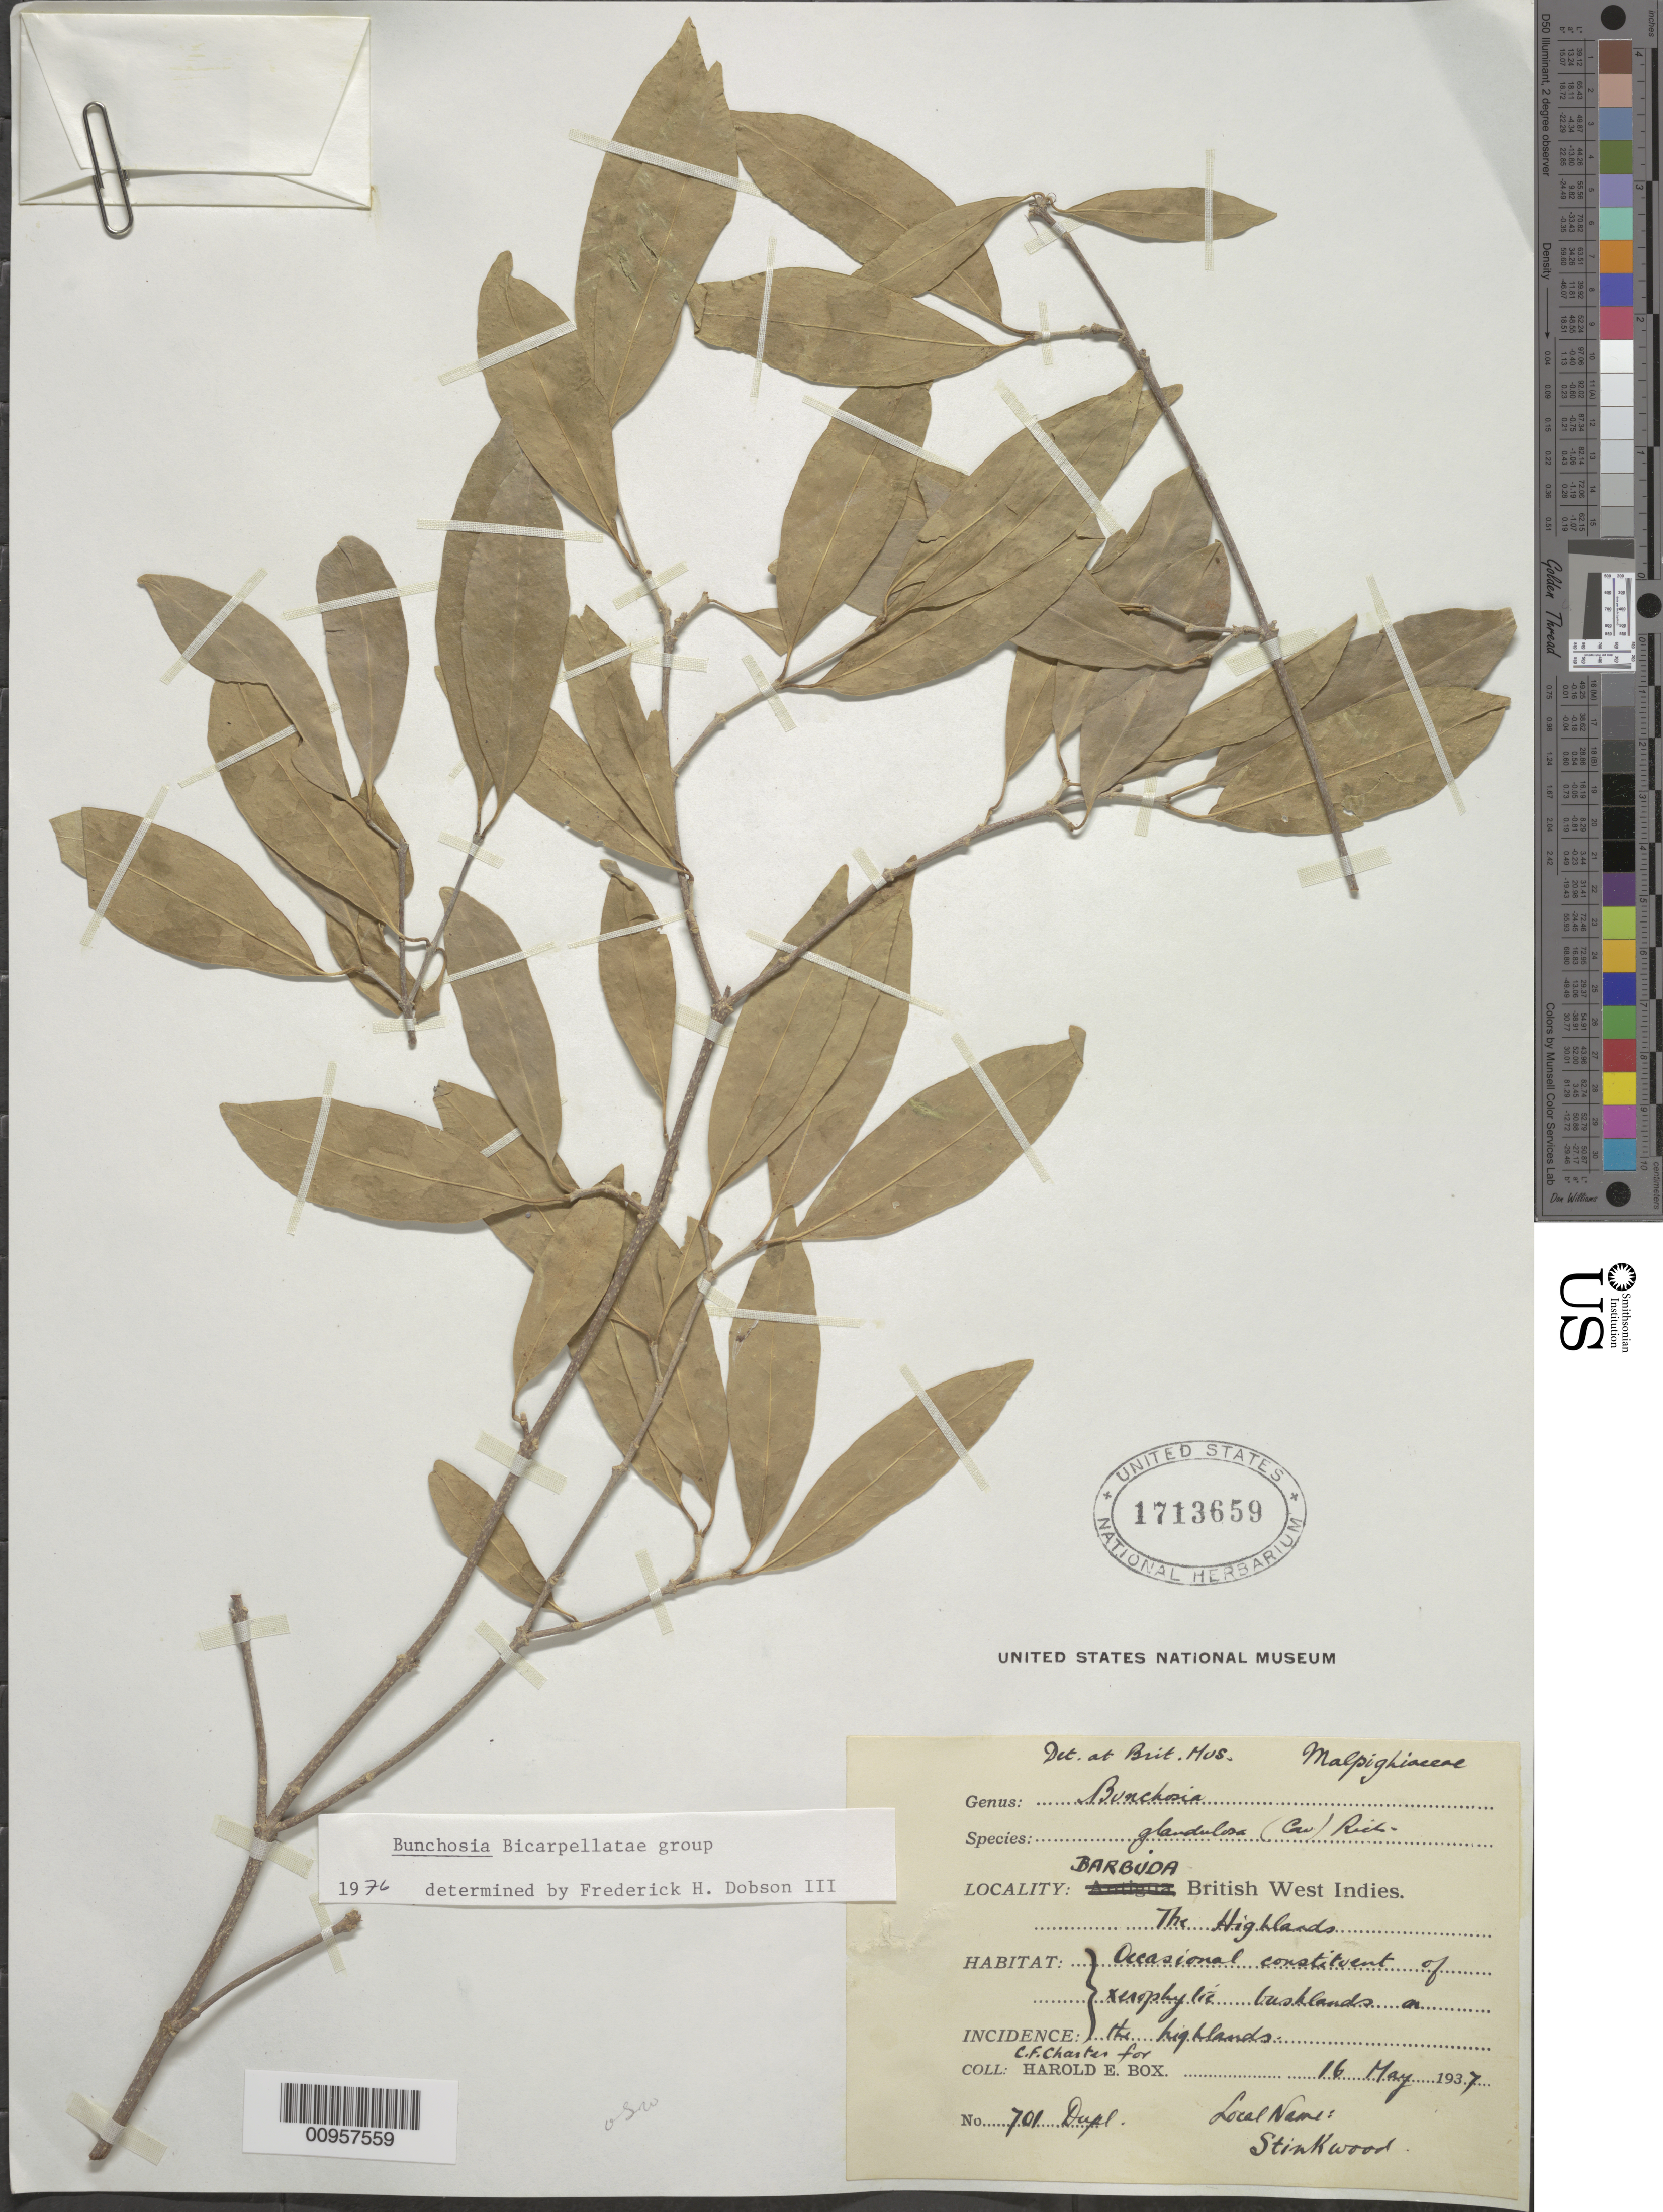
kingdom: Plantae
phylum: Tracheophyta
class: Magnoliopsida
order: Malpighiales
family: Malpighiaceae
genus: Bunchosia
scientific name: Bunchosia glandulosa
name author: (Cav.) DC.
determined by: Dobson, Frederick H.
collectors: C. Chartes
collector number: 701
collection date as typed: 16 May 1937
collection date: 1937-05-16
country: Antigua and Barbuda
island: Barbuda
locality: The Highlands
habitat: Xerophytic bushlands on the highlands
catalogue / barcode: US 1713659